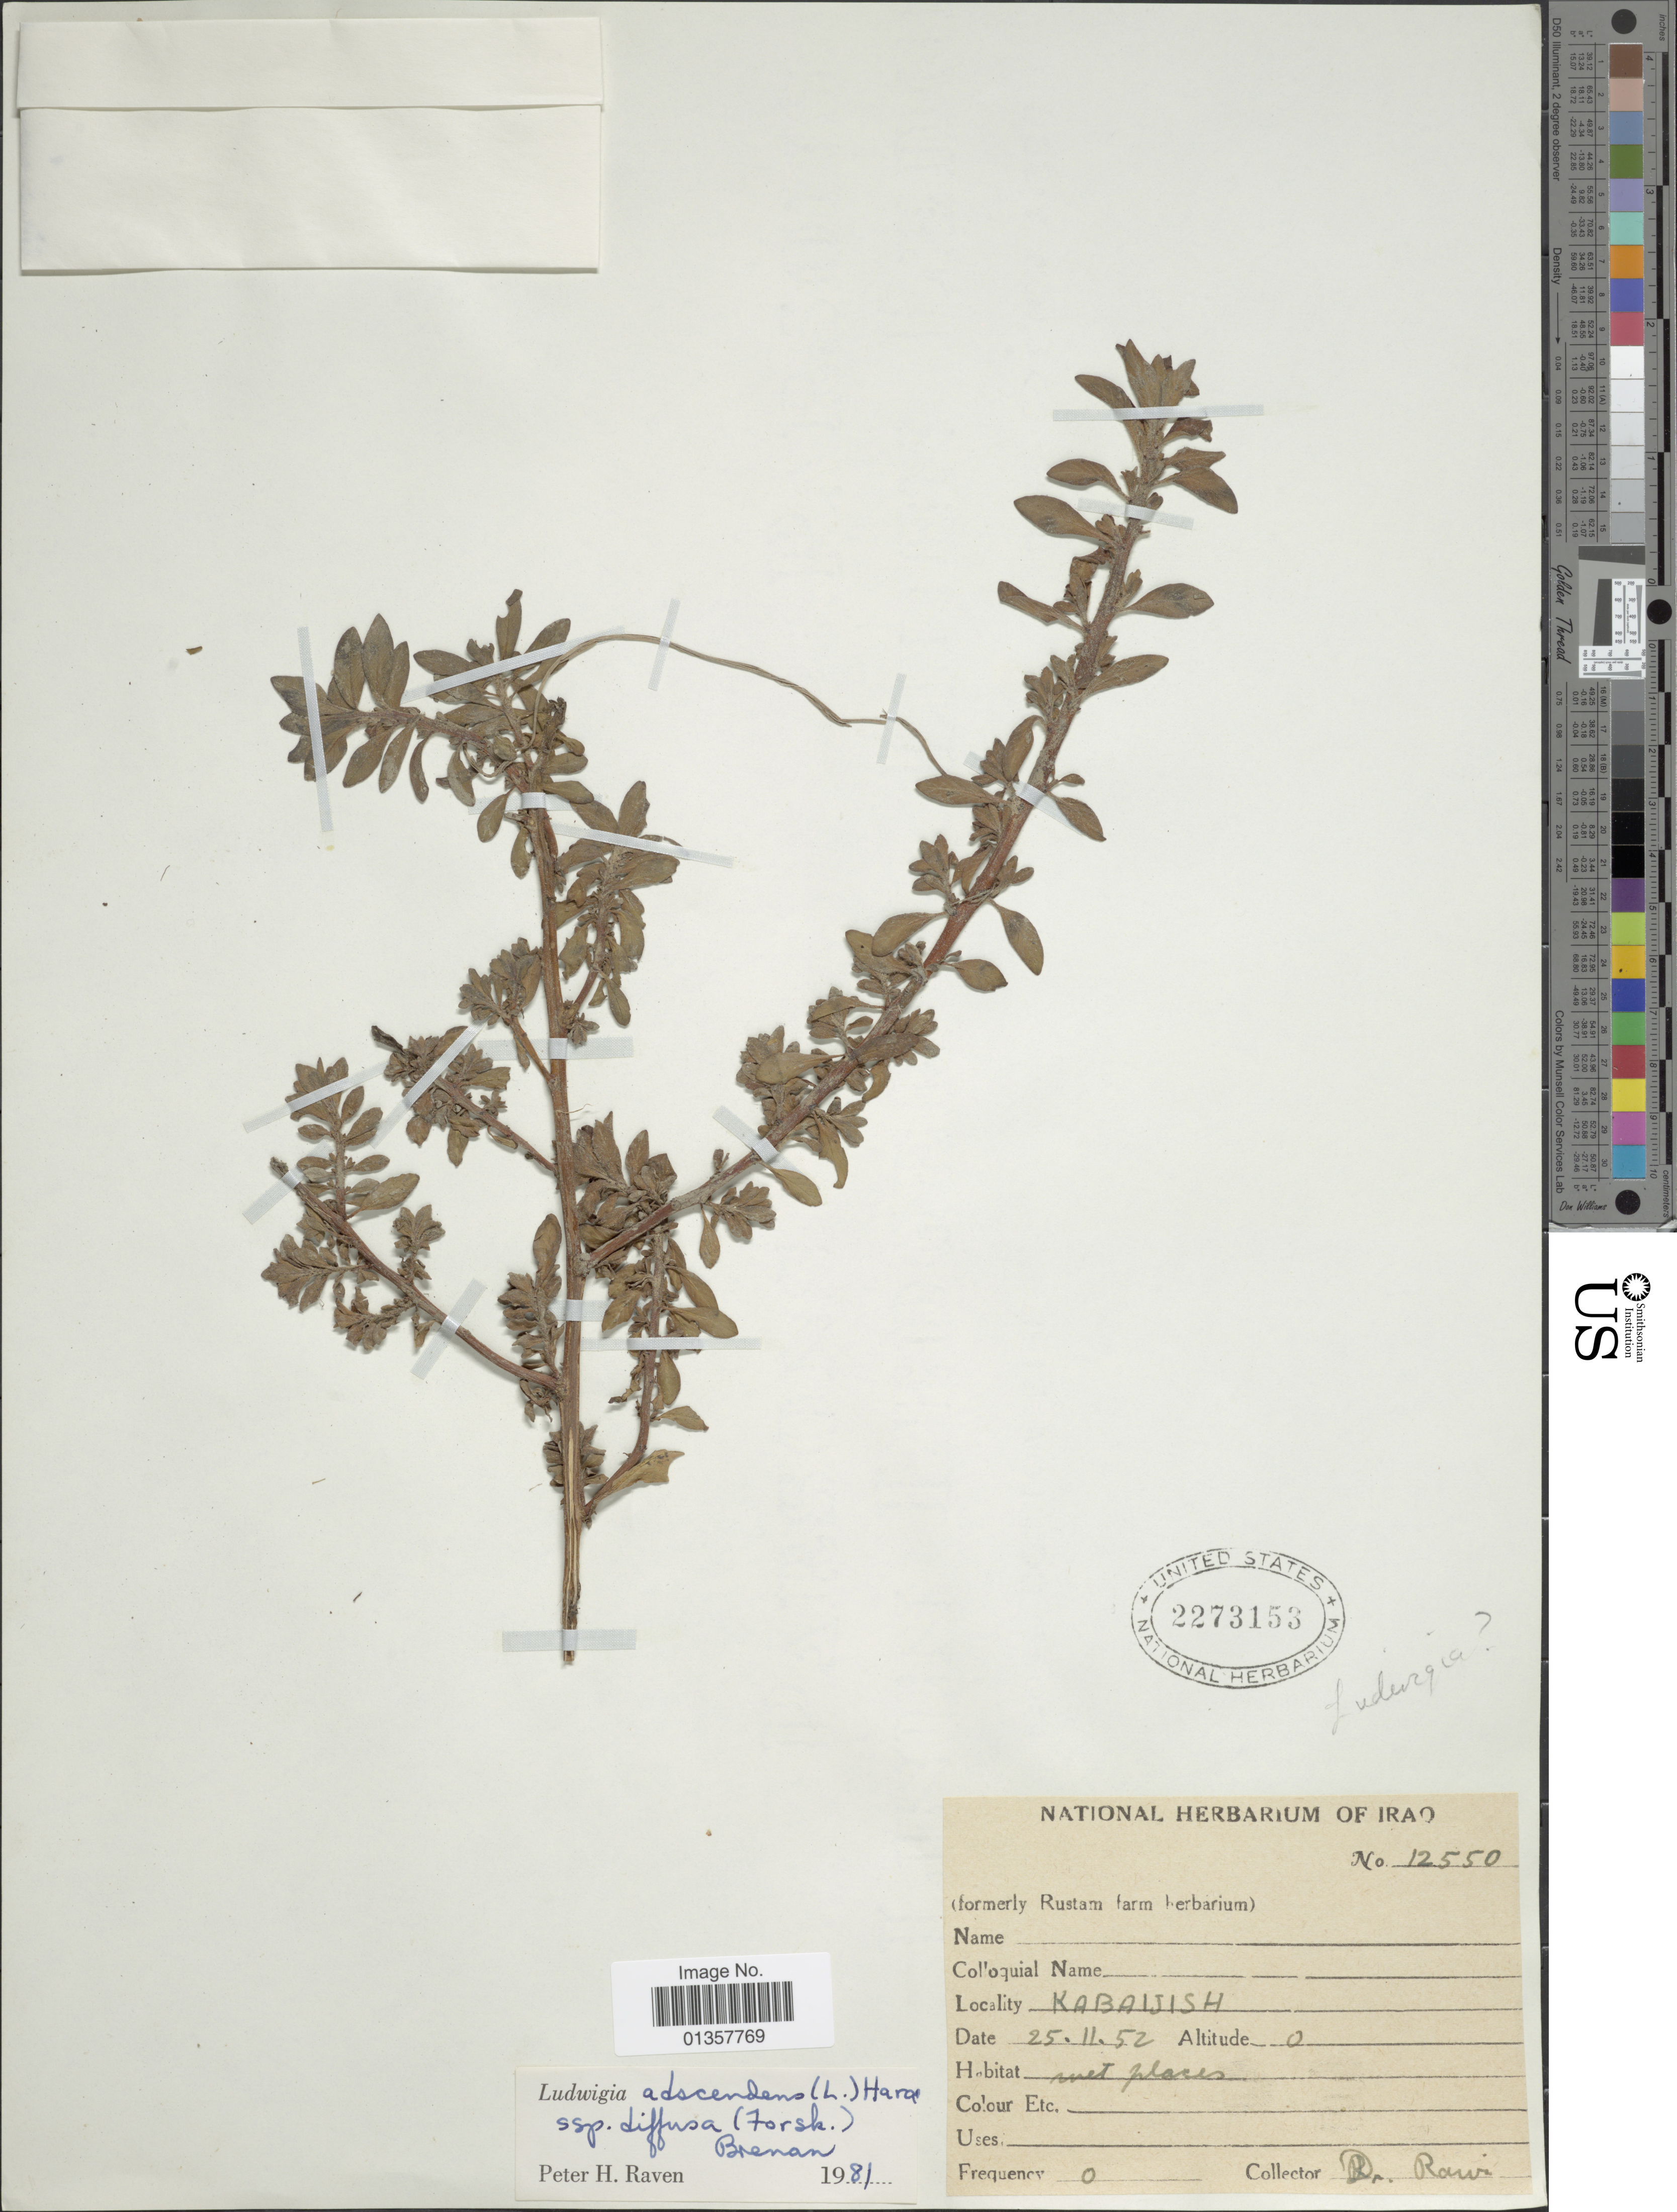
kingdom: Plantae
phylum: Tracheophyta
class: Magnoliopsida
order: Myrtales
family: Onagraceae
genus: Ludwigia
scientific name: Ludwigia adscendens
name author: (L.) H. Hara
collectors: -. Rawi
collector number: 12550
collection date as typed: Transcribed d/m/y: 25/11/52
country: Iraq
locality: Kabaisish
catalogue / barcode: US 2273153